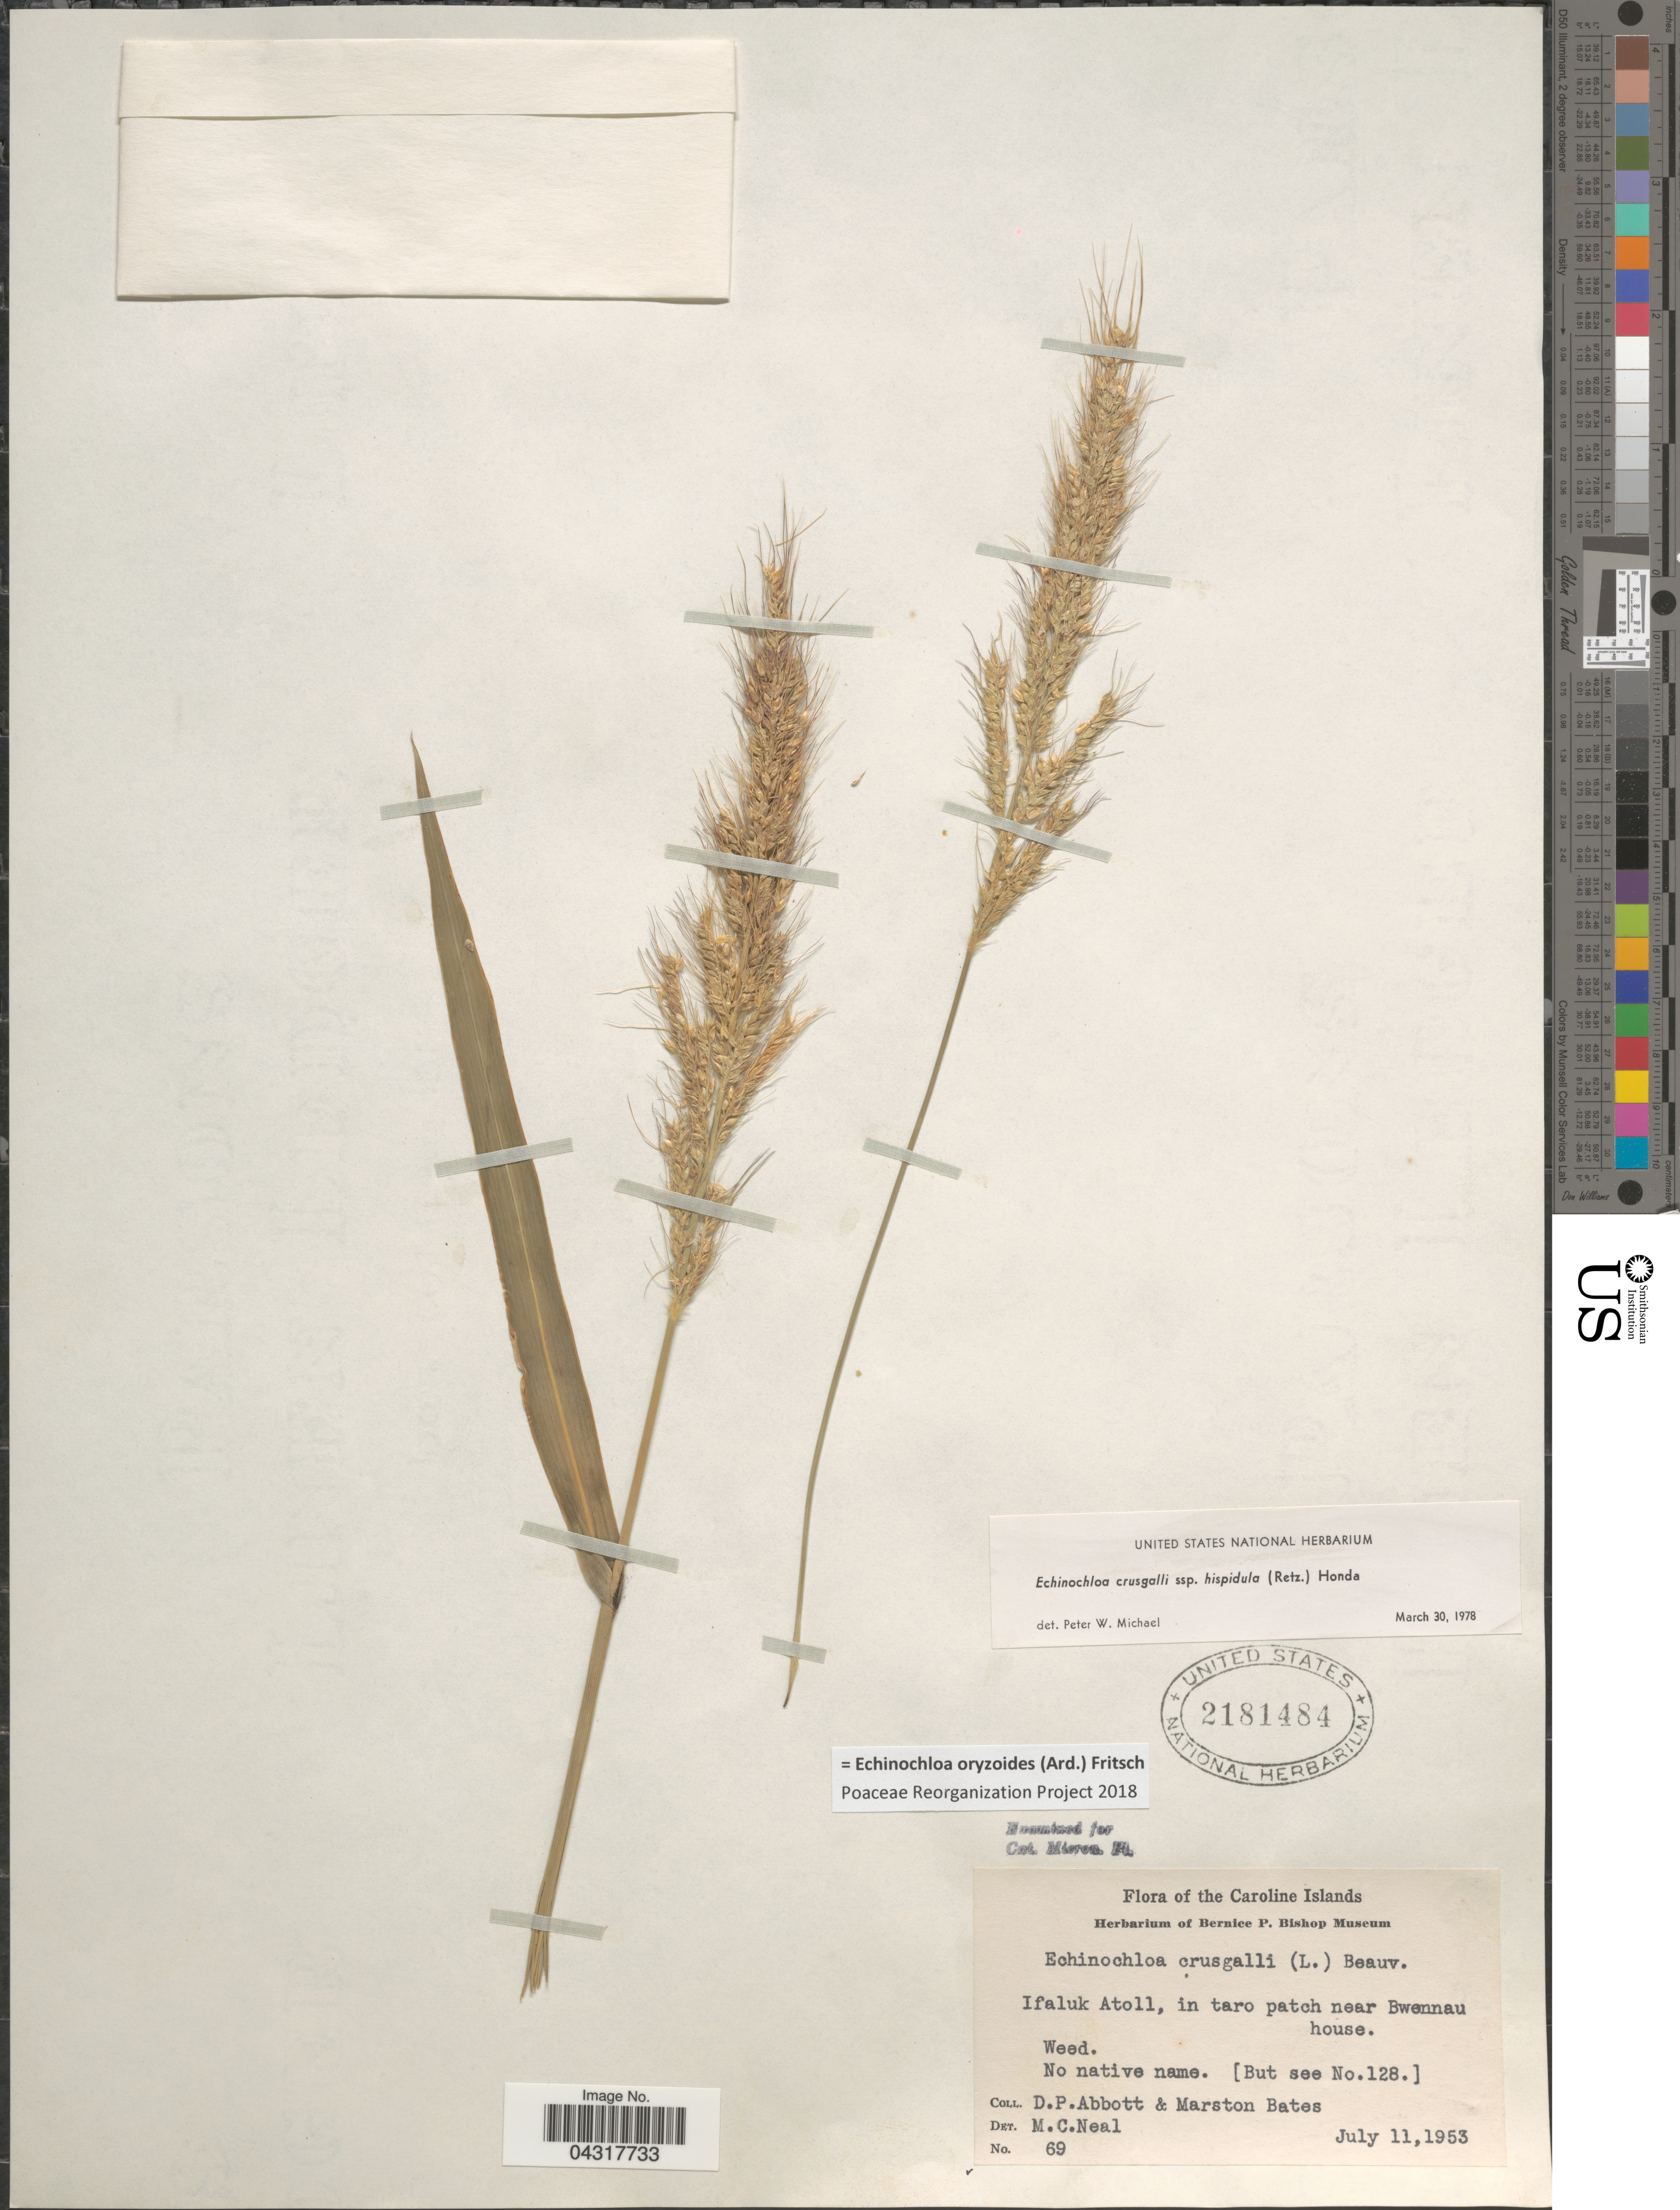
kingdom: Plantae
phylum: Tracheophyta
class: Liliopsida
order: Poales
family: Poaceae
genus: Echinochloa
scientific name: Echinochloa oryzoides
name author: (Ard.) Fritsch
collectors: D. P. Abbott & M. Bates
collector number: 69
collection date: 1953-07-11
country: Micronesia, Federated States of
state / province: Yap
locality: Caroline Islands. Ifaluk Atoll, in taro patch near Bwennau house.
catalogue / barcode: US 2181484